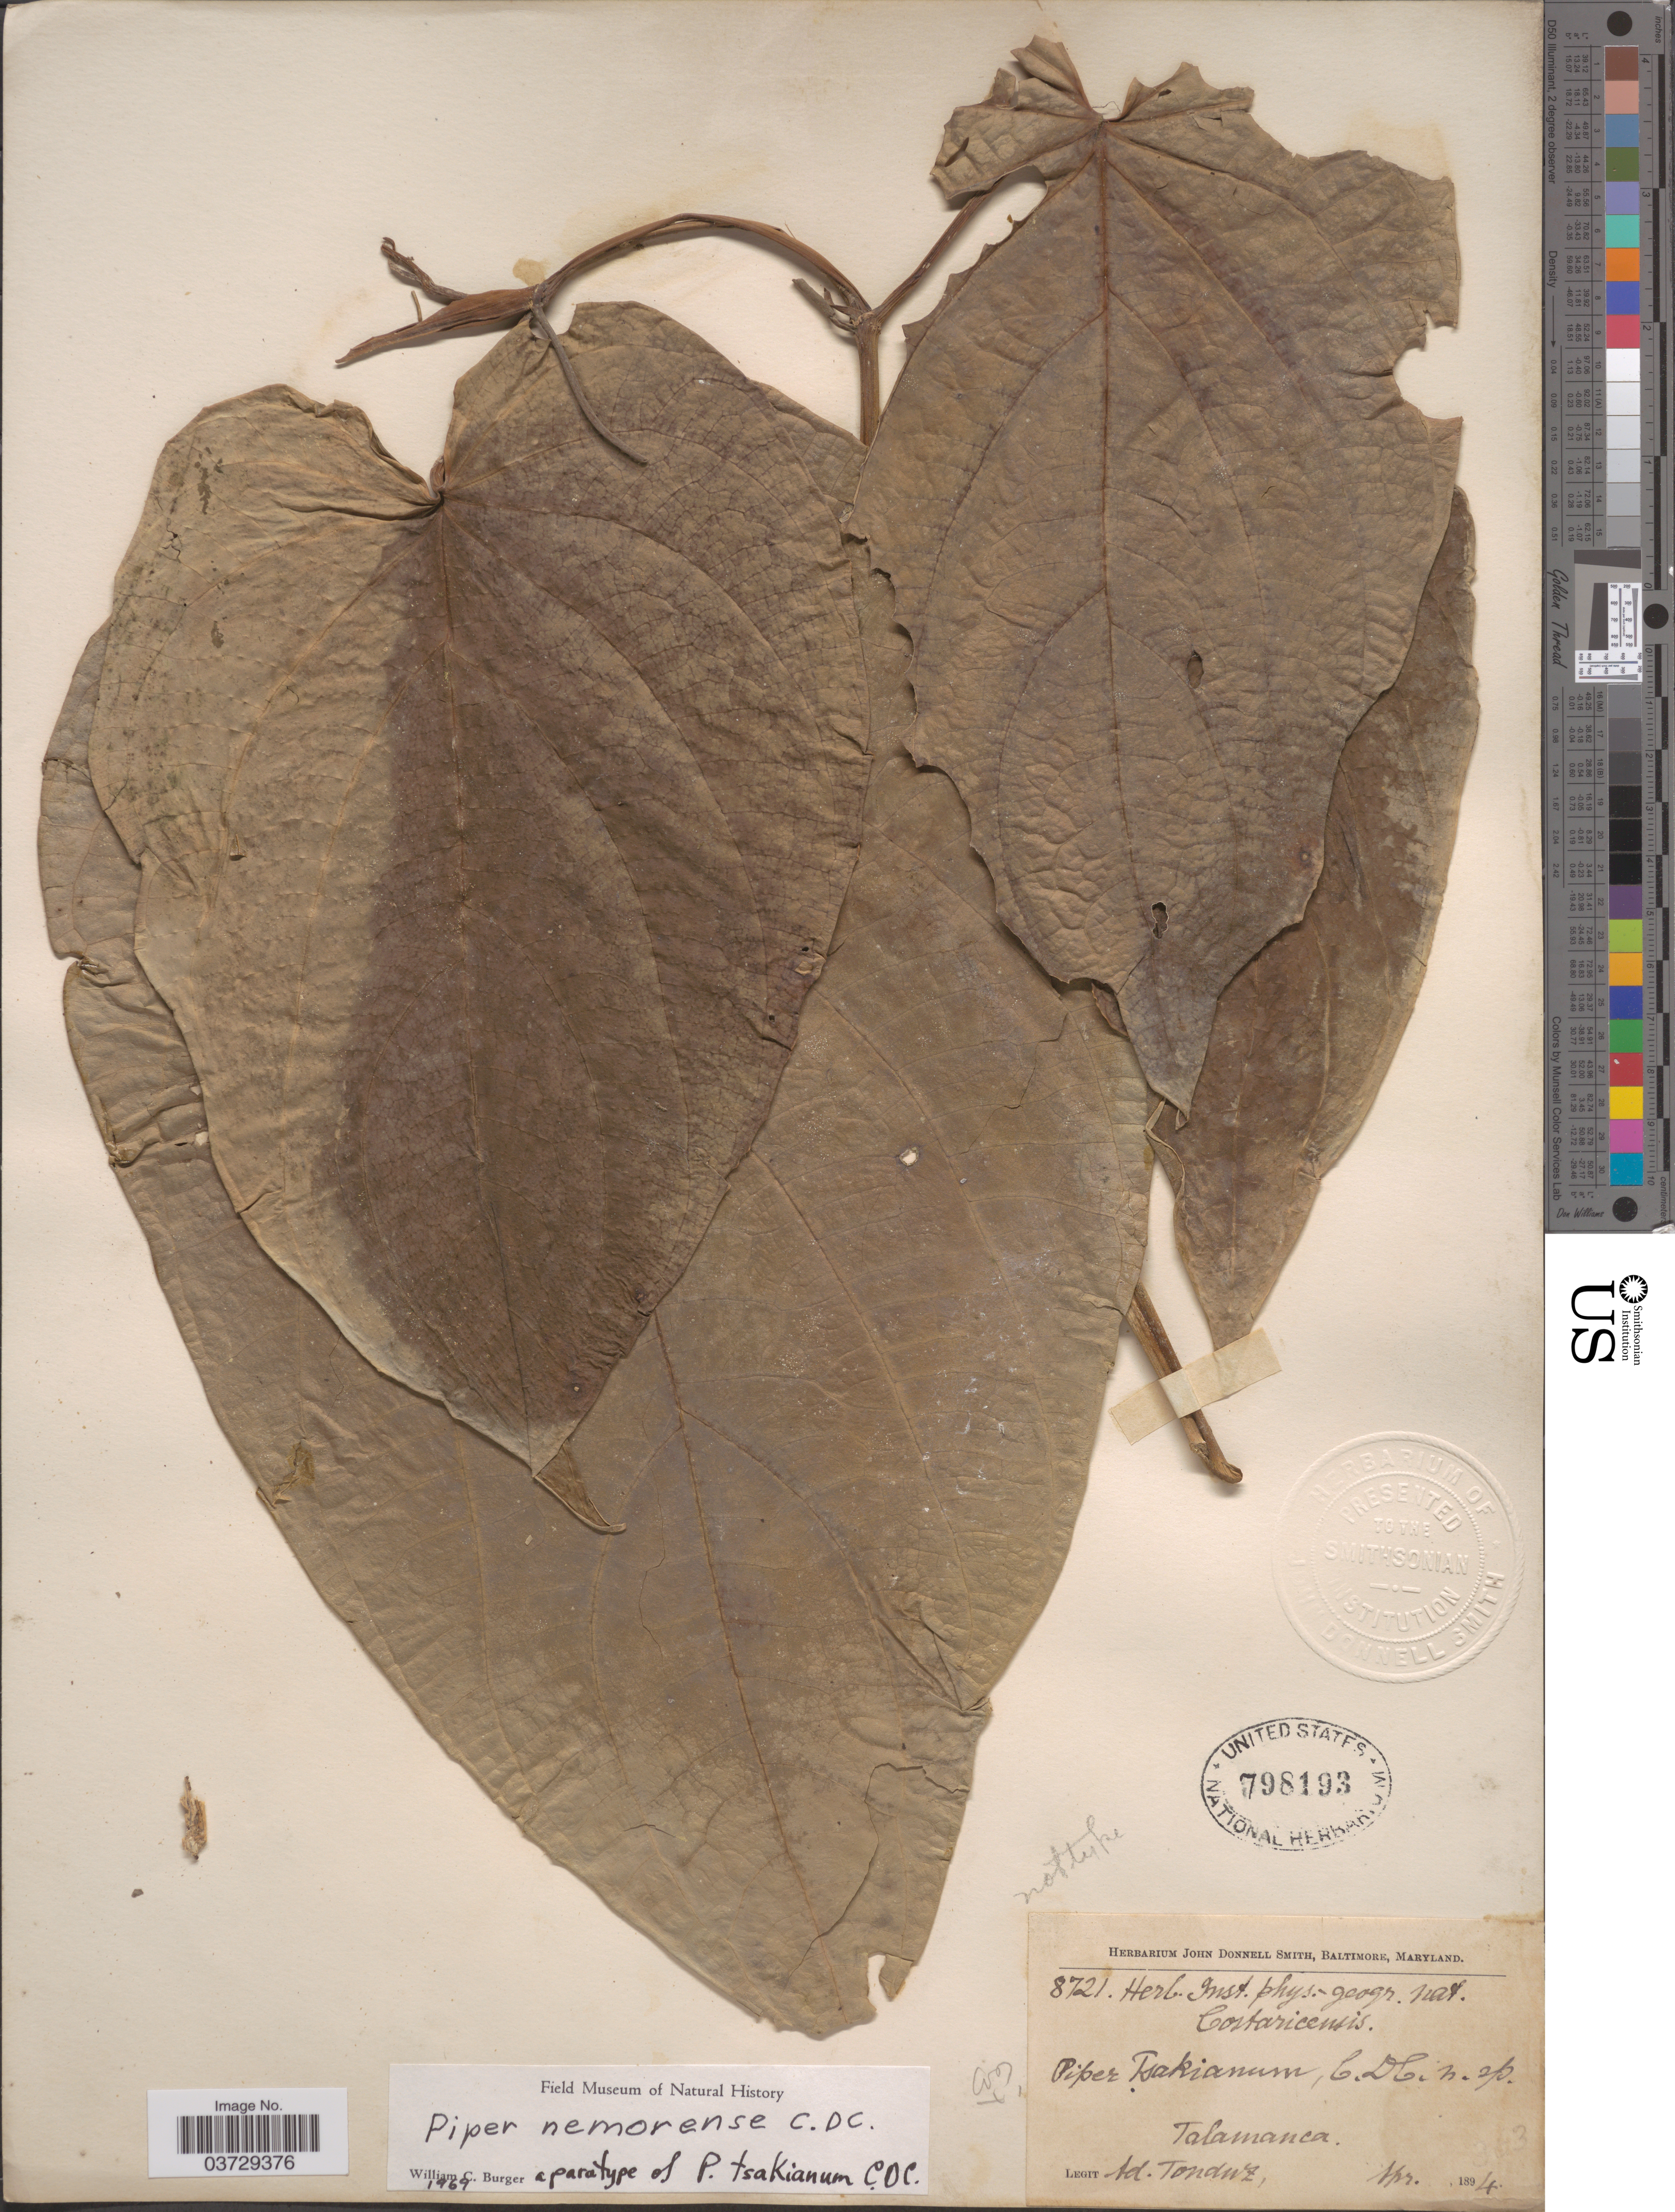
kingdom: Plantae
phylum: Tracheophyta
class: Magnoliopsida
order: Piperales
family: Piperaceae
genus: Piper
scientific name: Piper nemorense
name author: C. DC.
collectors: A. Tonduz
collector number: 8721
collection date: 1894-04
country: Costa Rica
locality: Talamanca.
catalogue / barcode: US 798193